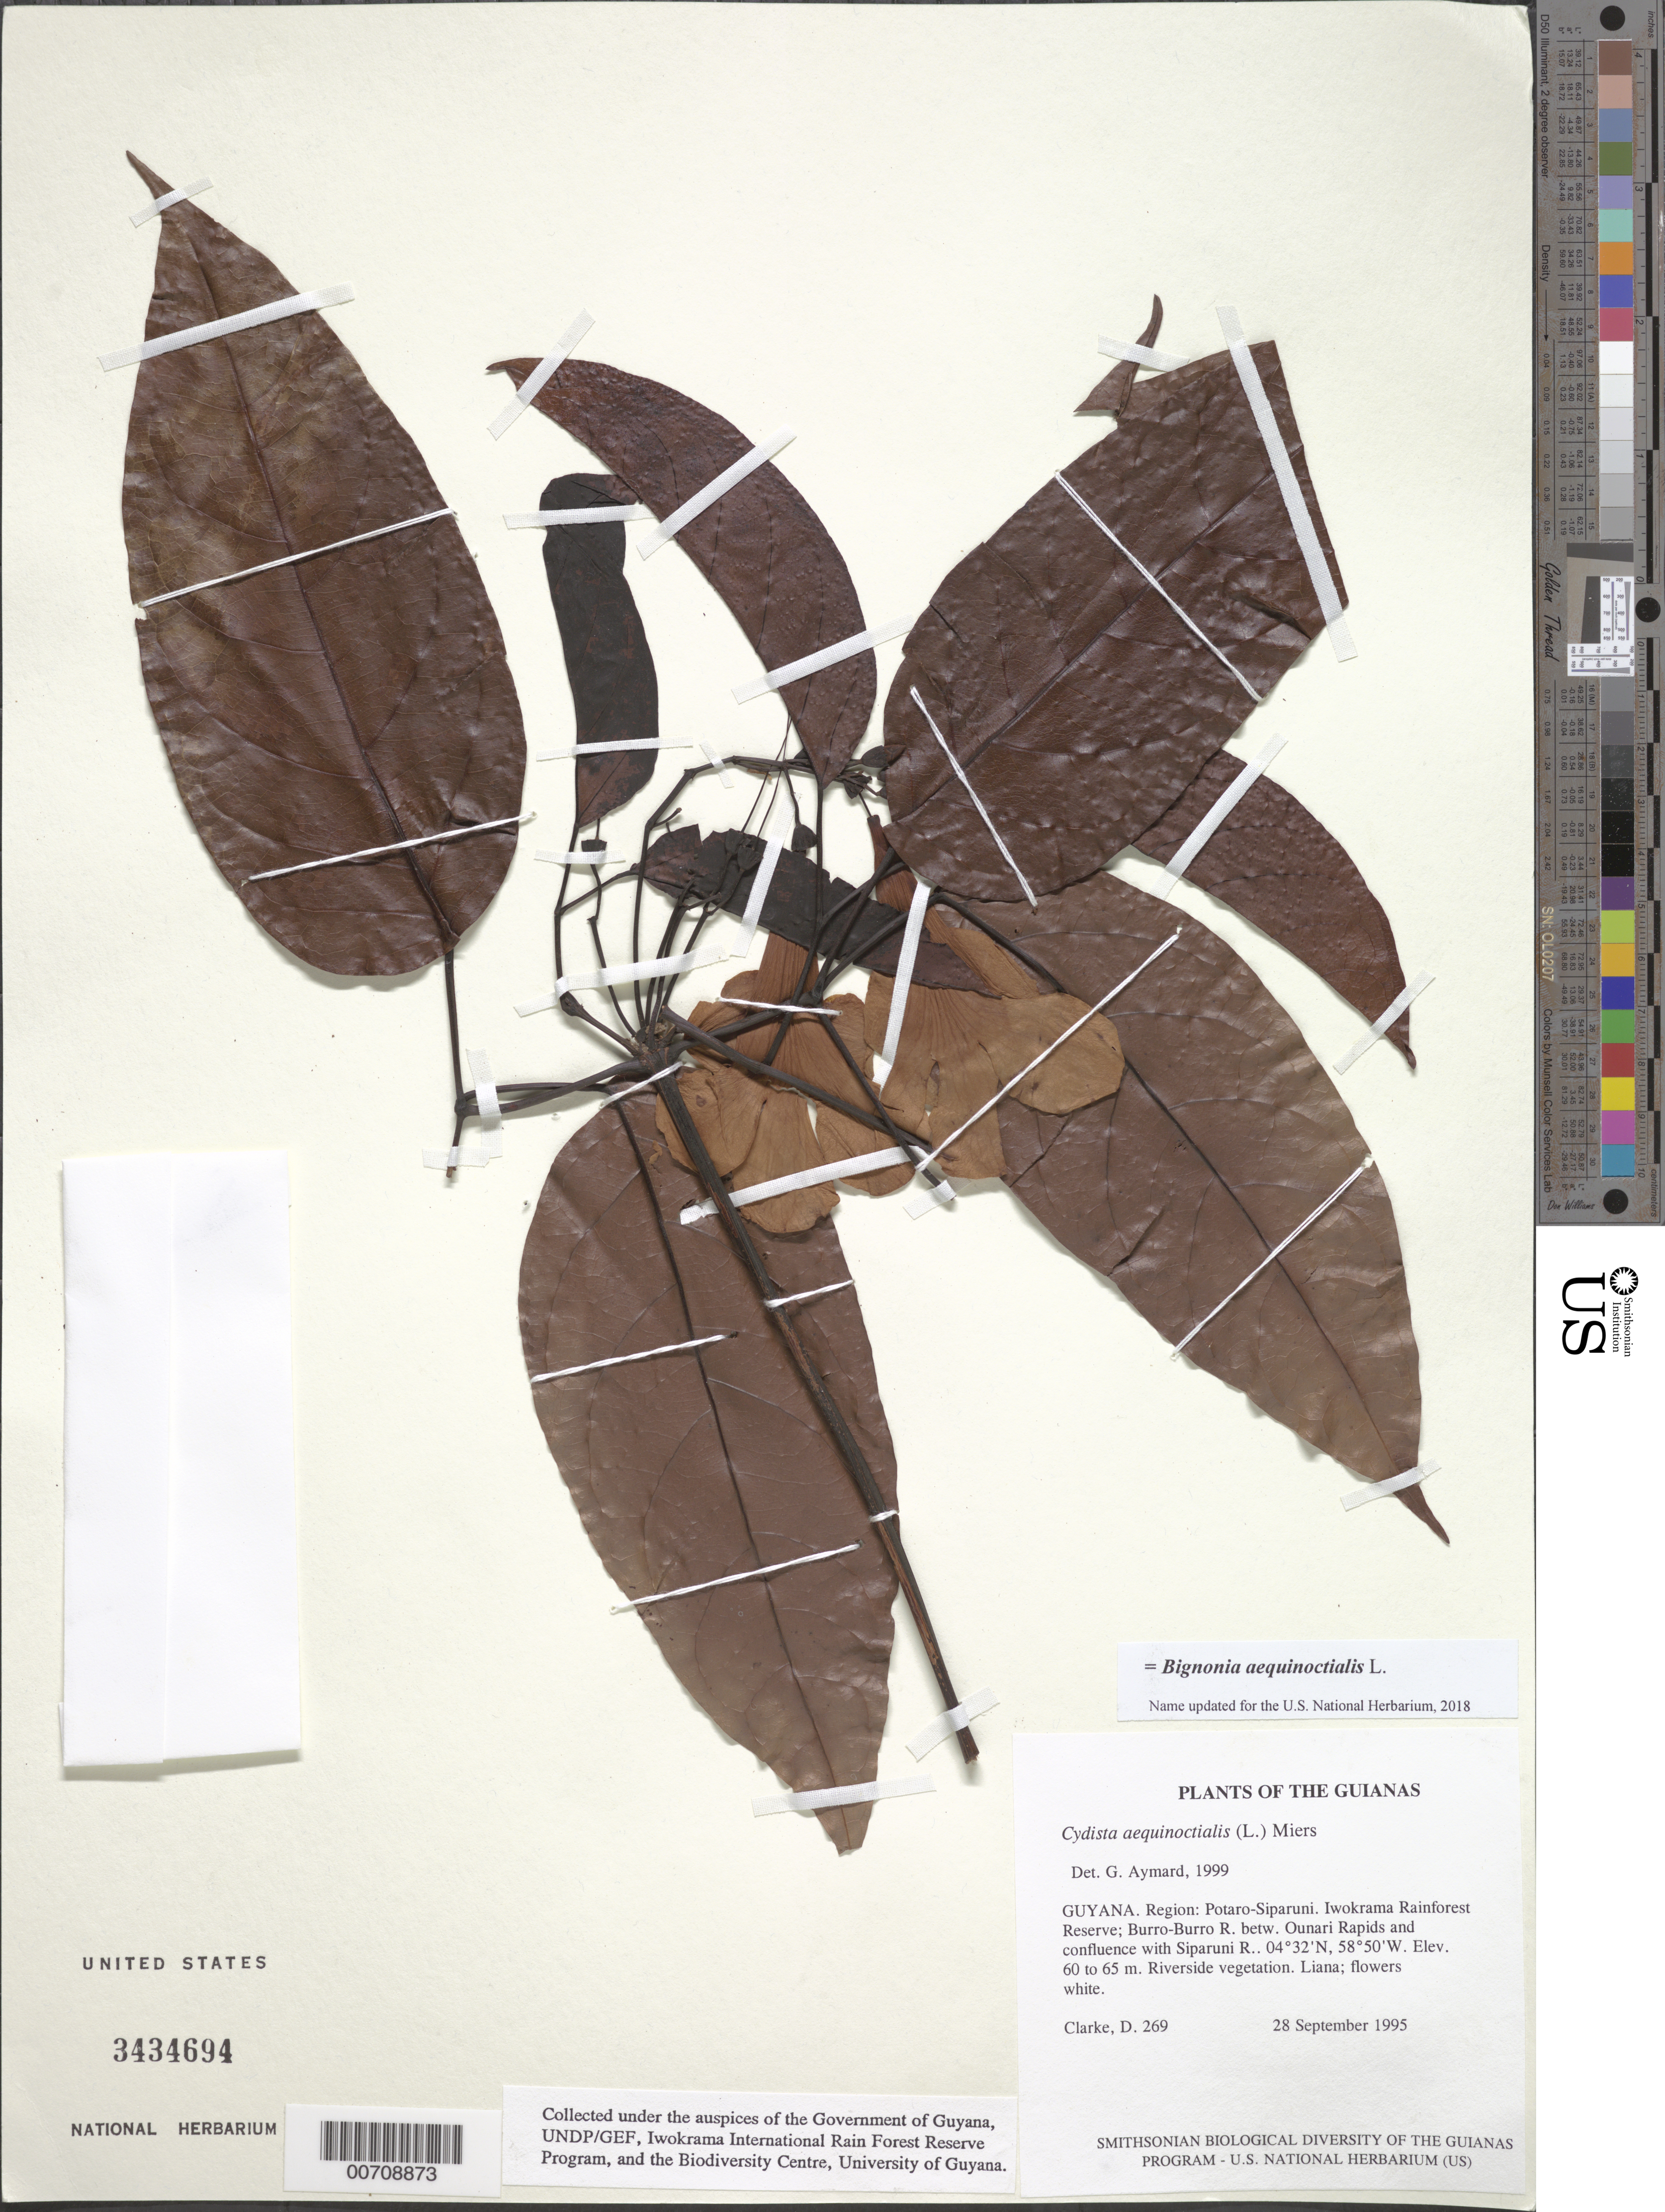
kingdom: Plantae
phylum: Tracheophyta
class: Magnoliopsida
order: Lamiales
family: Bignoniaceae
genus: Bignonia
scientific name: Bignonia aequinoctialis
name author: L.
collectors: H. D. Clarke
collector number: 269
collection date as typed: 28 September 1995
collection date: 1995-09-28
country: Guyana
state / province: Potaro-Siparuni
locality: Iwokrama Rainforest Reserve; Burro-Burro R. betw. Dunari Rapids and confluence with Siparuni R.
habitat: Riverside vegetation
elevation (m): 60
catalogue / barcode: US 3434694